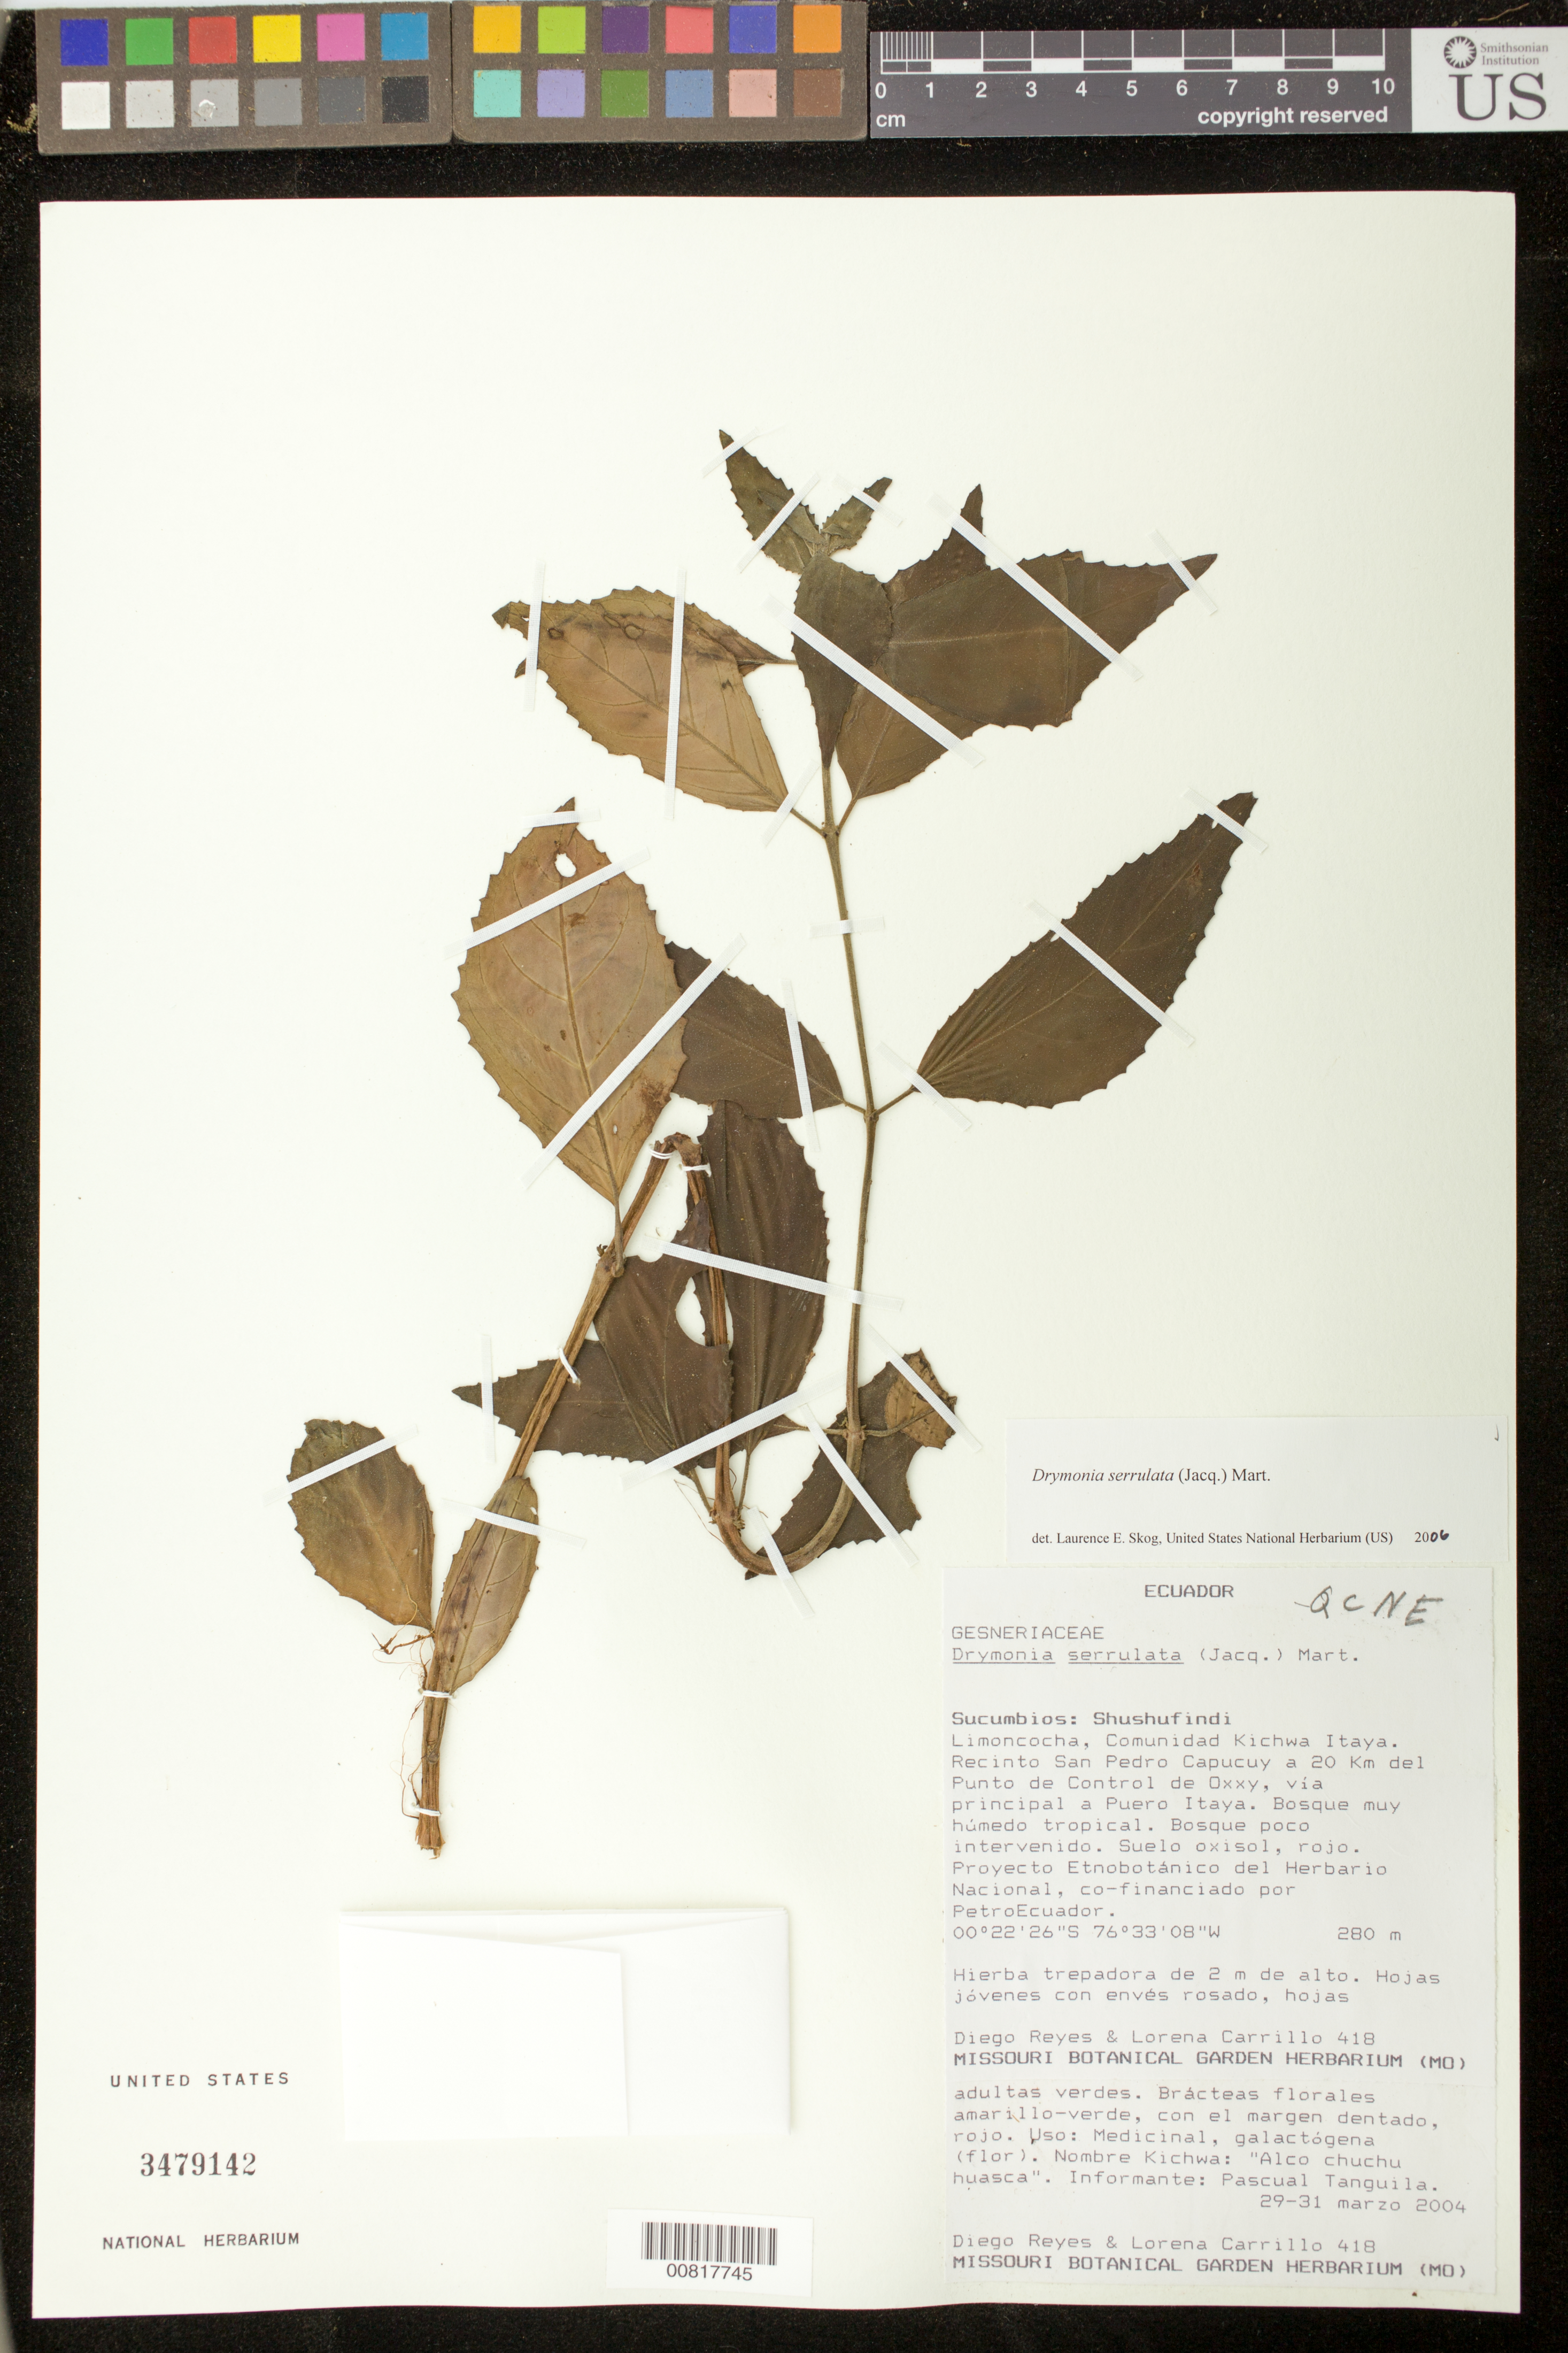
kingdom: Plantae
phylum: Tracheophyta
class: Magnoliopsida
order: Lamiales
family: Gesneriaceae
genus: Drymonia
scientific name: Drymonia serrulata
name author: (Jacq.) Mart.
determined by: Skog, Laurence E.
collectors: D. Reyes & L. Carrillo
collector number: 418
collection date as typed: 29-31 Mar 2004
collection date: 2004-03-29/2004-03-31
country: Ecuador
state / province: Sucumbíos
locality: Sucumbios: Shushufindi. Limoncocha, Comunidad Kichwa Itaya. Recinto San Pedro Capucuy a 20 km del Punto de Control de Oxxy, via Principal a Puero Itaya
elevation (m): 280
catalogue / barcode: US 3479142